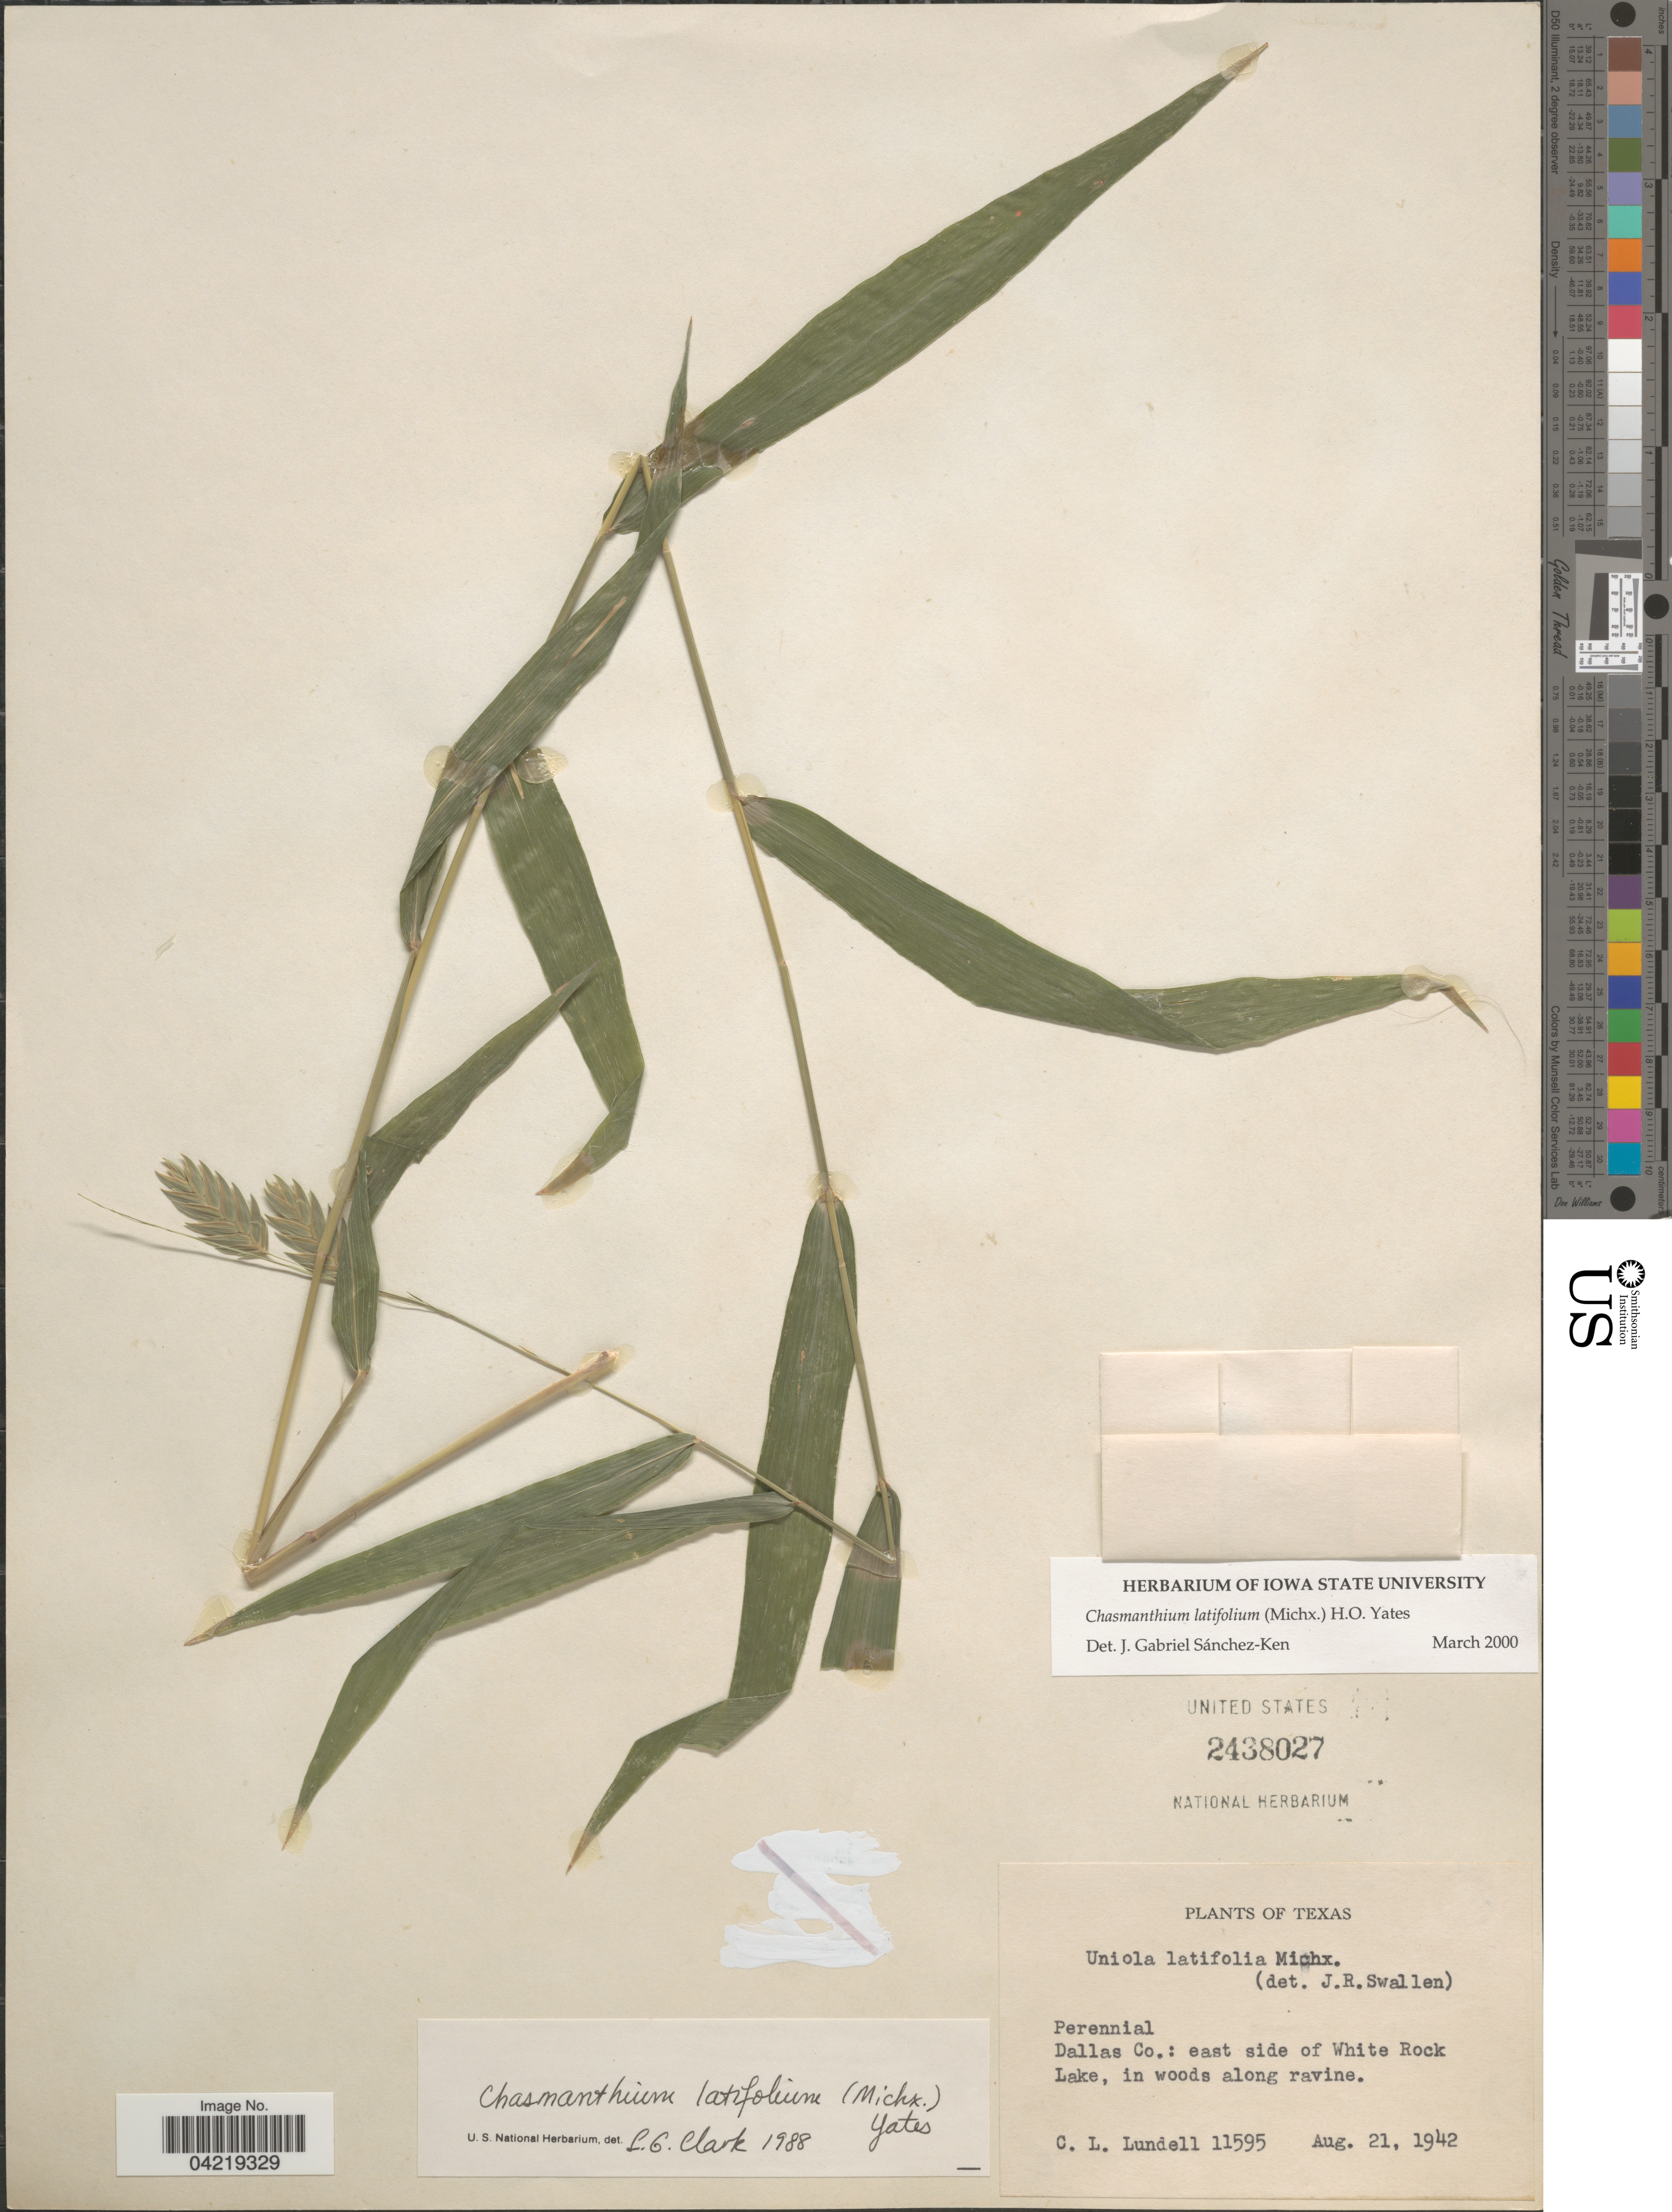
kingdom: Plantae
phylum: Tracheophyta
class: Liliopsida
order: Poales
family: Poaceae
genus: Chasmanthium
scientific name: Chasmanthium latifolium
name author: (Michx.) H.O. Yates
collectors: C. L. Lundell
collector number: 11595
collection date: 1942-08-21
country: United States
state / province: Texas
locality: Dallas Co.: east side of White Rock Lake, in woods along ravine.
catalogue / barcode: US 2438027